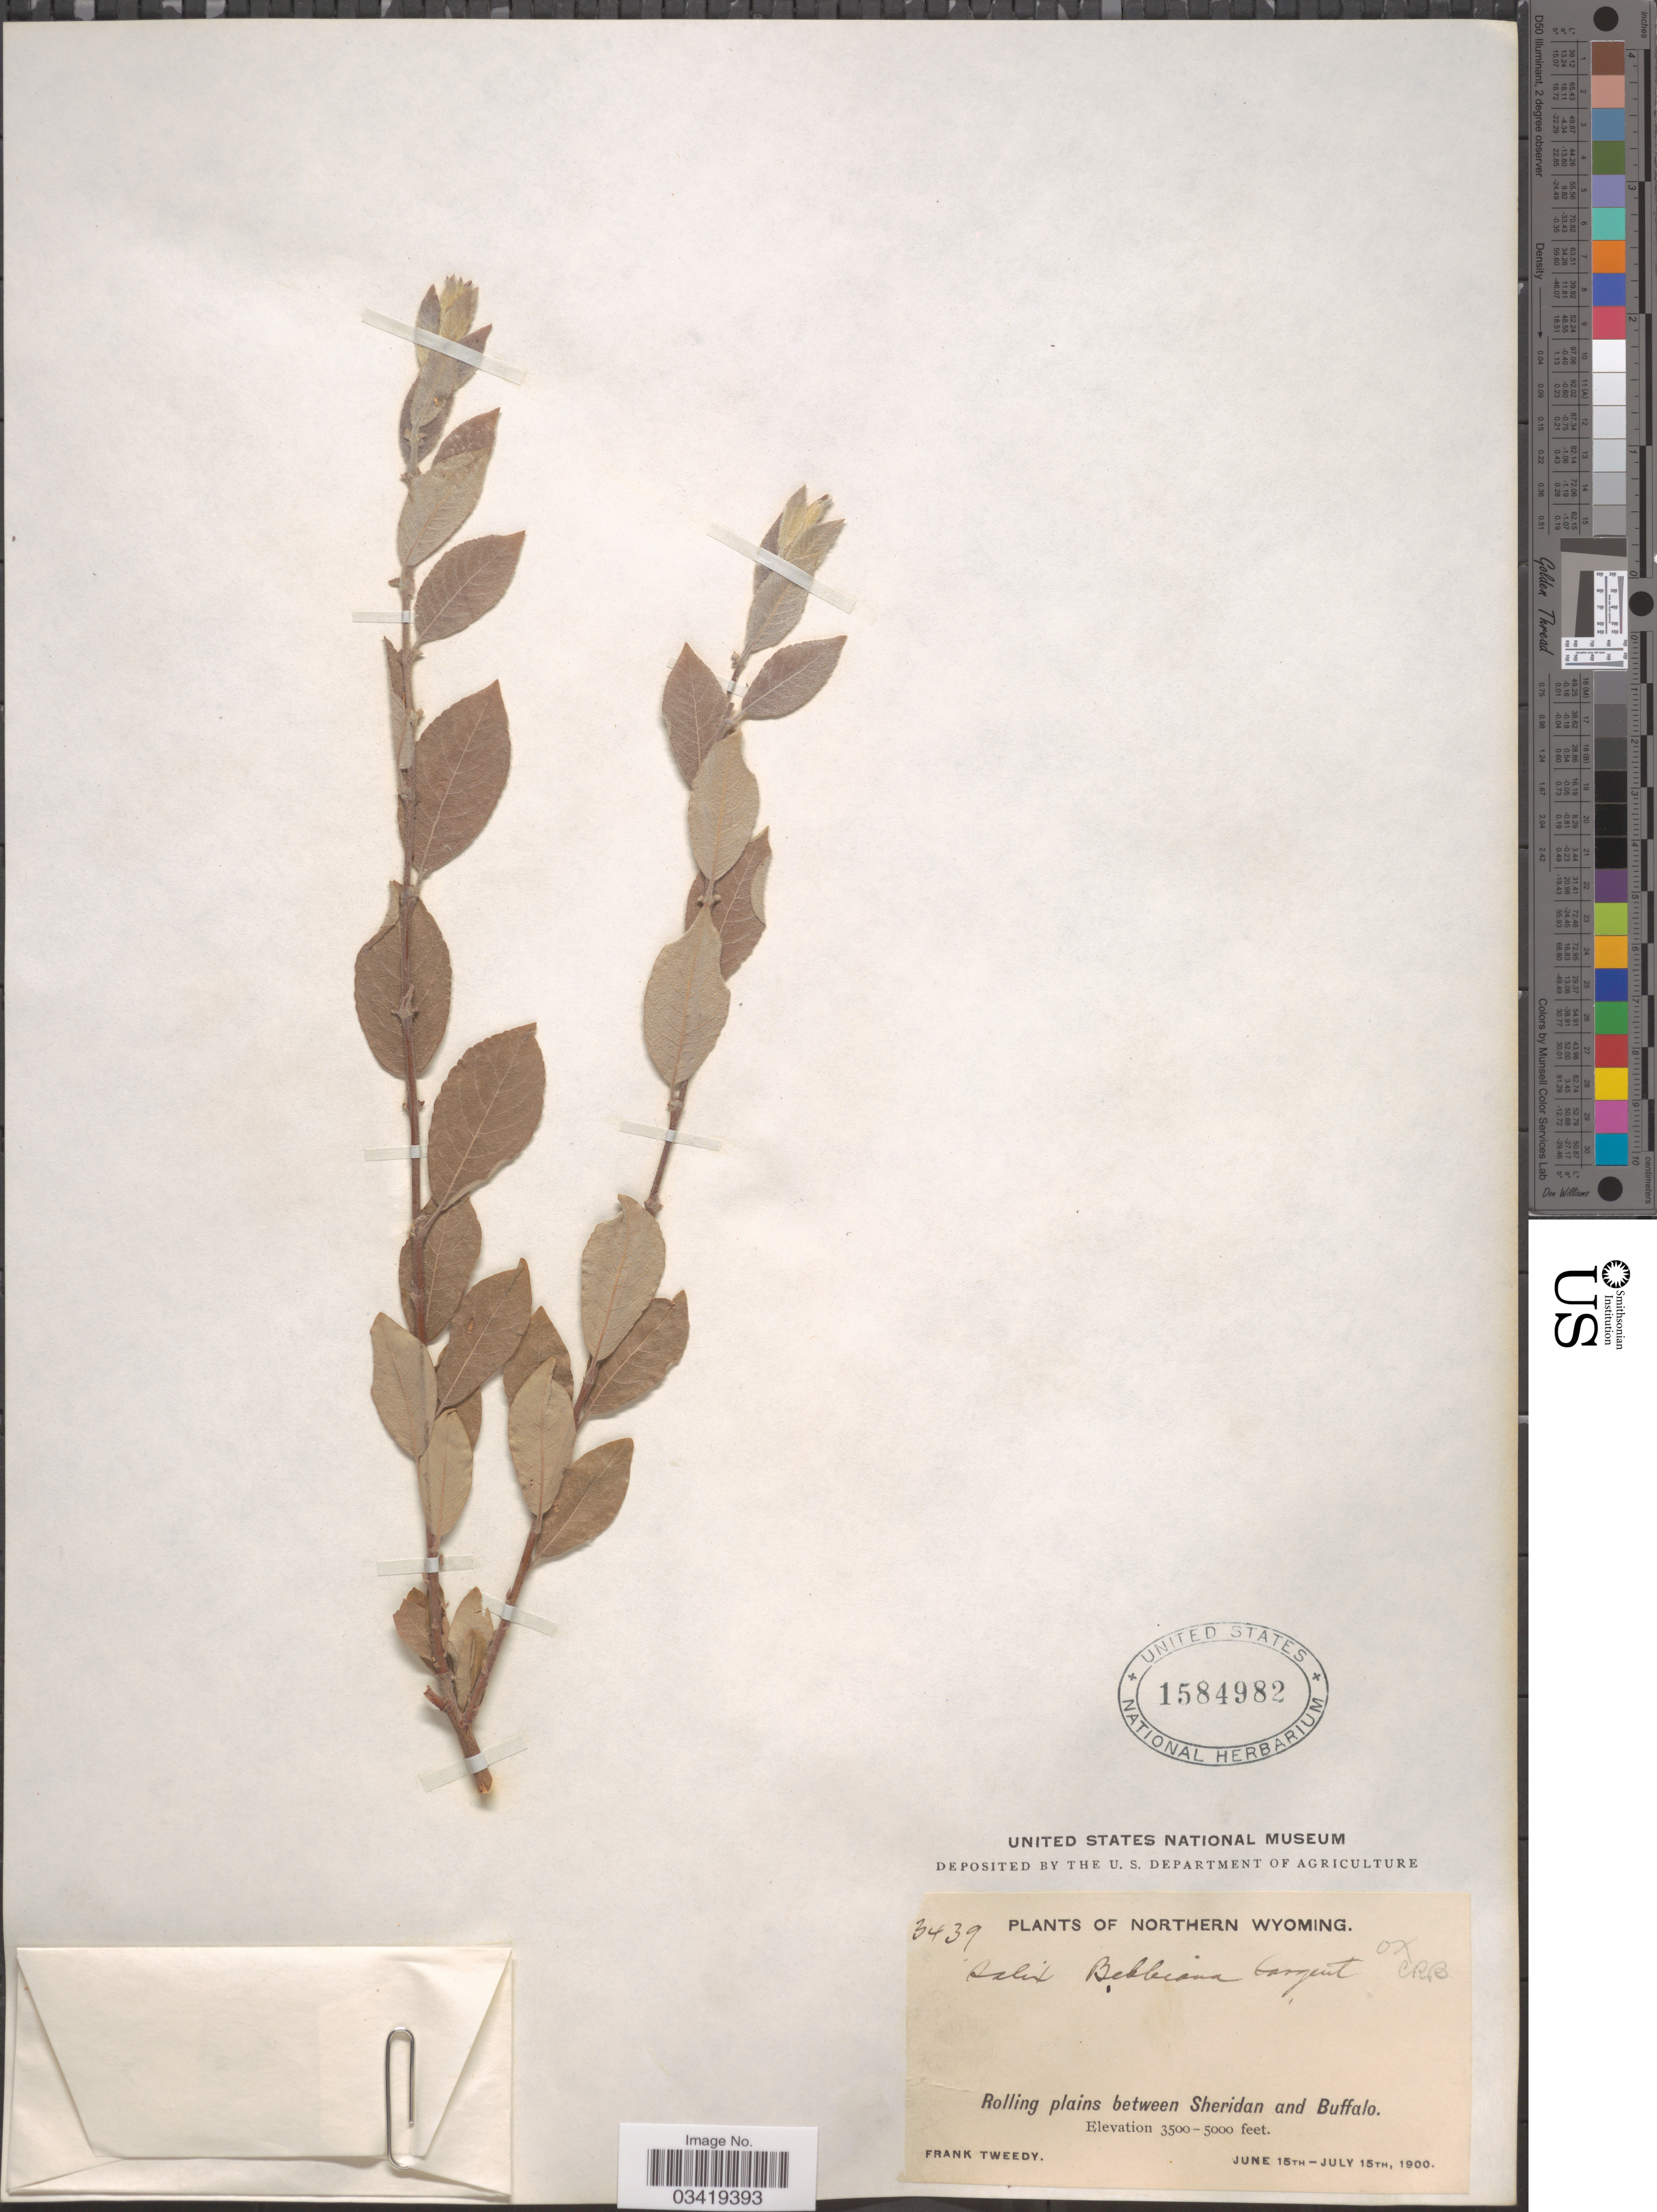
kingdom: Plantae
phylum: Tracheophyta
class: Magnoliopsida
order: Malpighiales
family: Salicaceae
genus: Salix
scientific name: Salix bebbiana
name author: Sarg.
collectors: F. Tweedy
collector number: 3439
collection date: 1900-06-15/1900-07-15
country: United States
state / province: Wyoming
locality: Northern Wyoming. Rolling plains between Sheridan and Buffalo.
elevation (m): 1067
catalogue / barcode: US 1584982